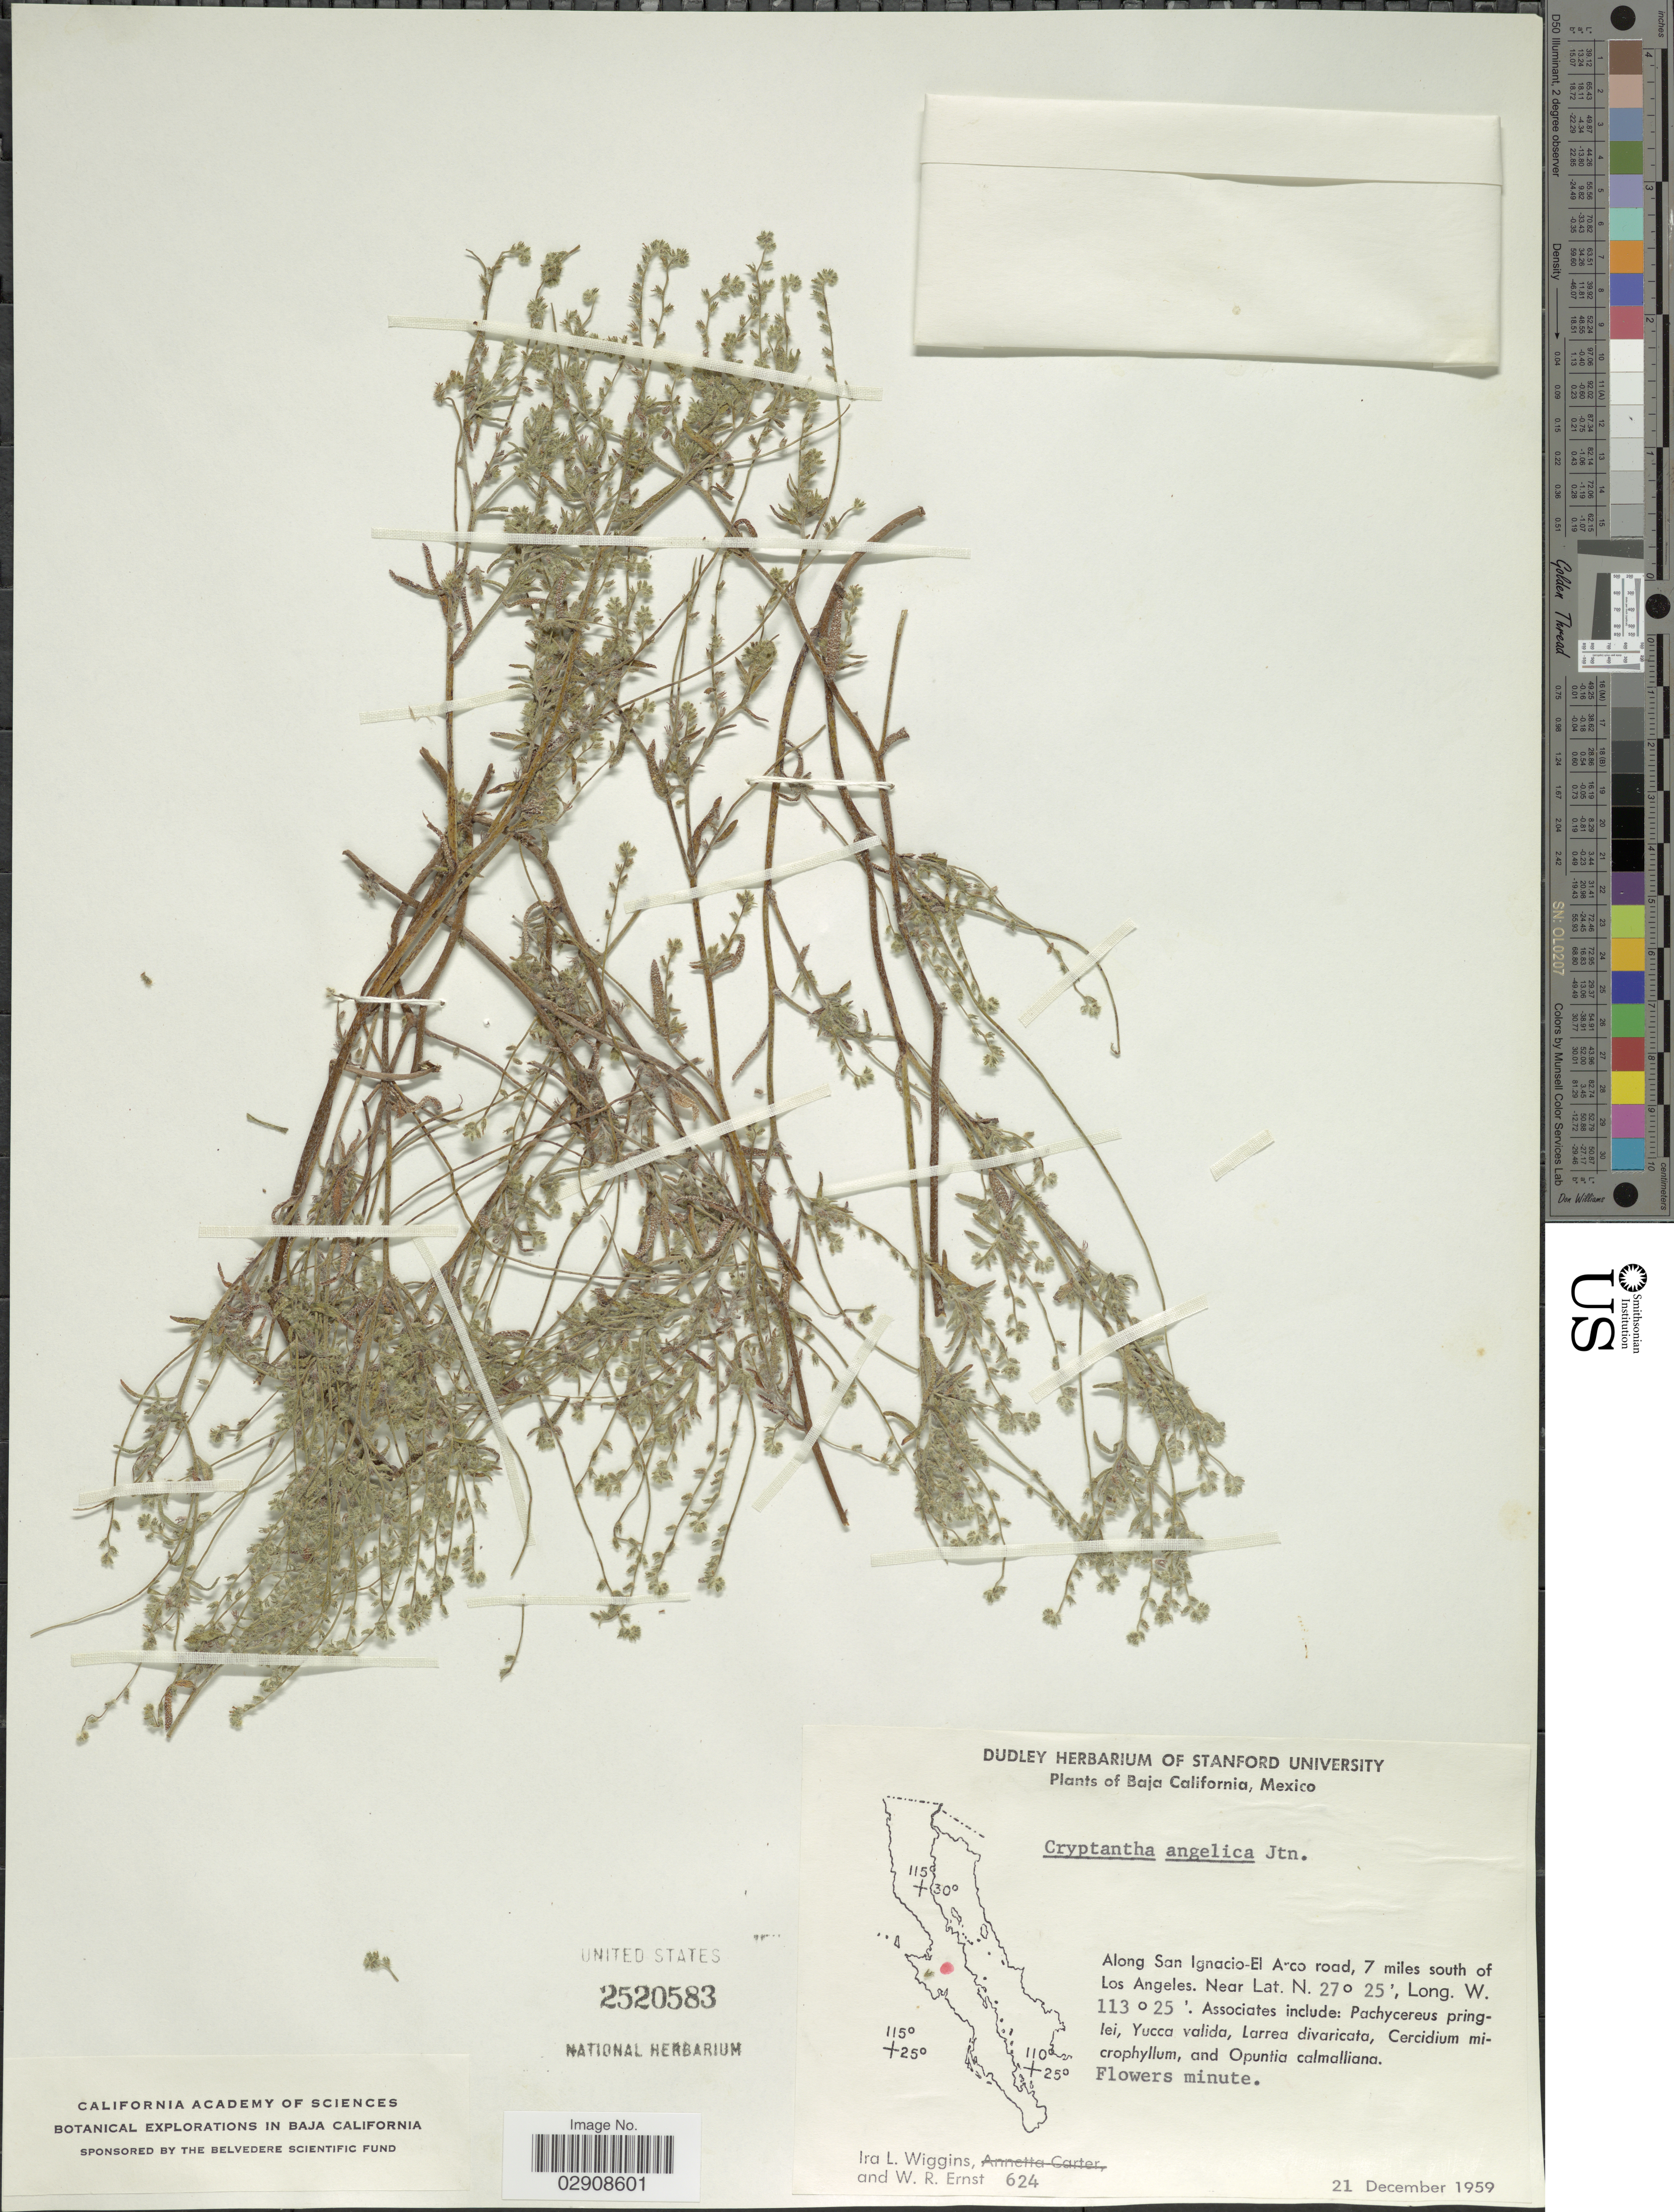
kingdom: Plantae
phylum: Tracheophyta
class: Magnoliopsida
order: Boraginales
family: Boraginaceae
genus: Cryptantha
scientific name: Cryptantha angelica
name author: I.M. Johnst.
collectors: I. L. Wiggins & W. R. Ernst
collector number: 624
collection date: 1959-12-21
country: Mexico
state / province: Baja California Norte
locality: Along San Ignacio-El Arco road, 7 miles south of Los Angeles.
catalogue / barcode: US 2520583